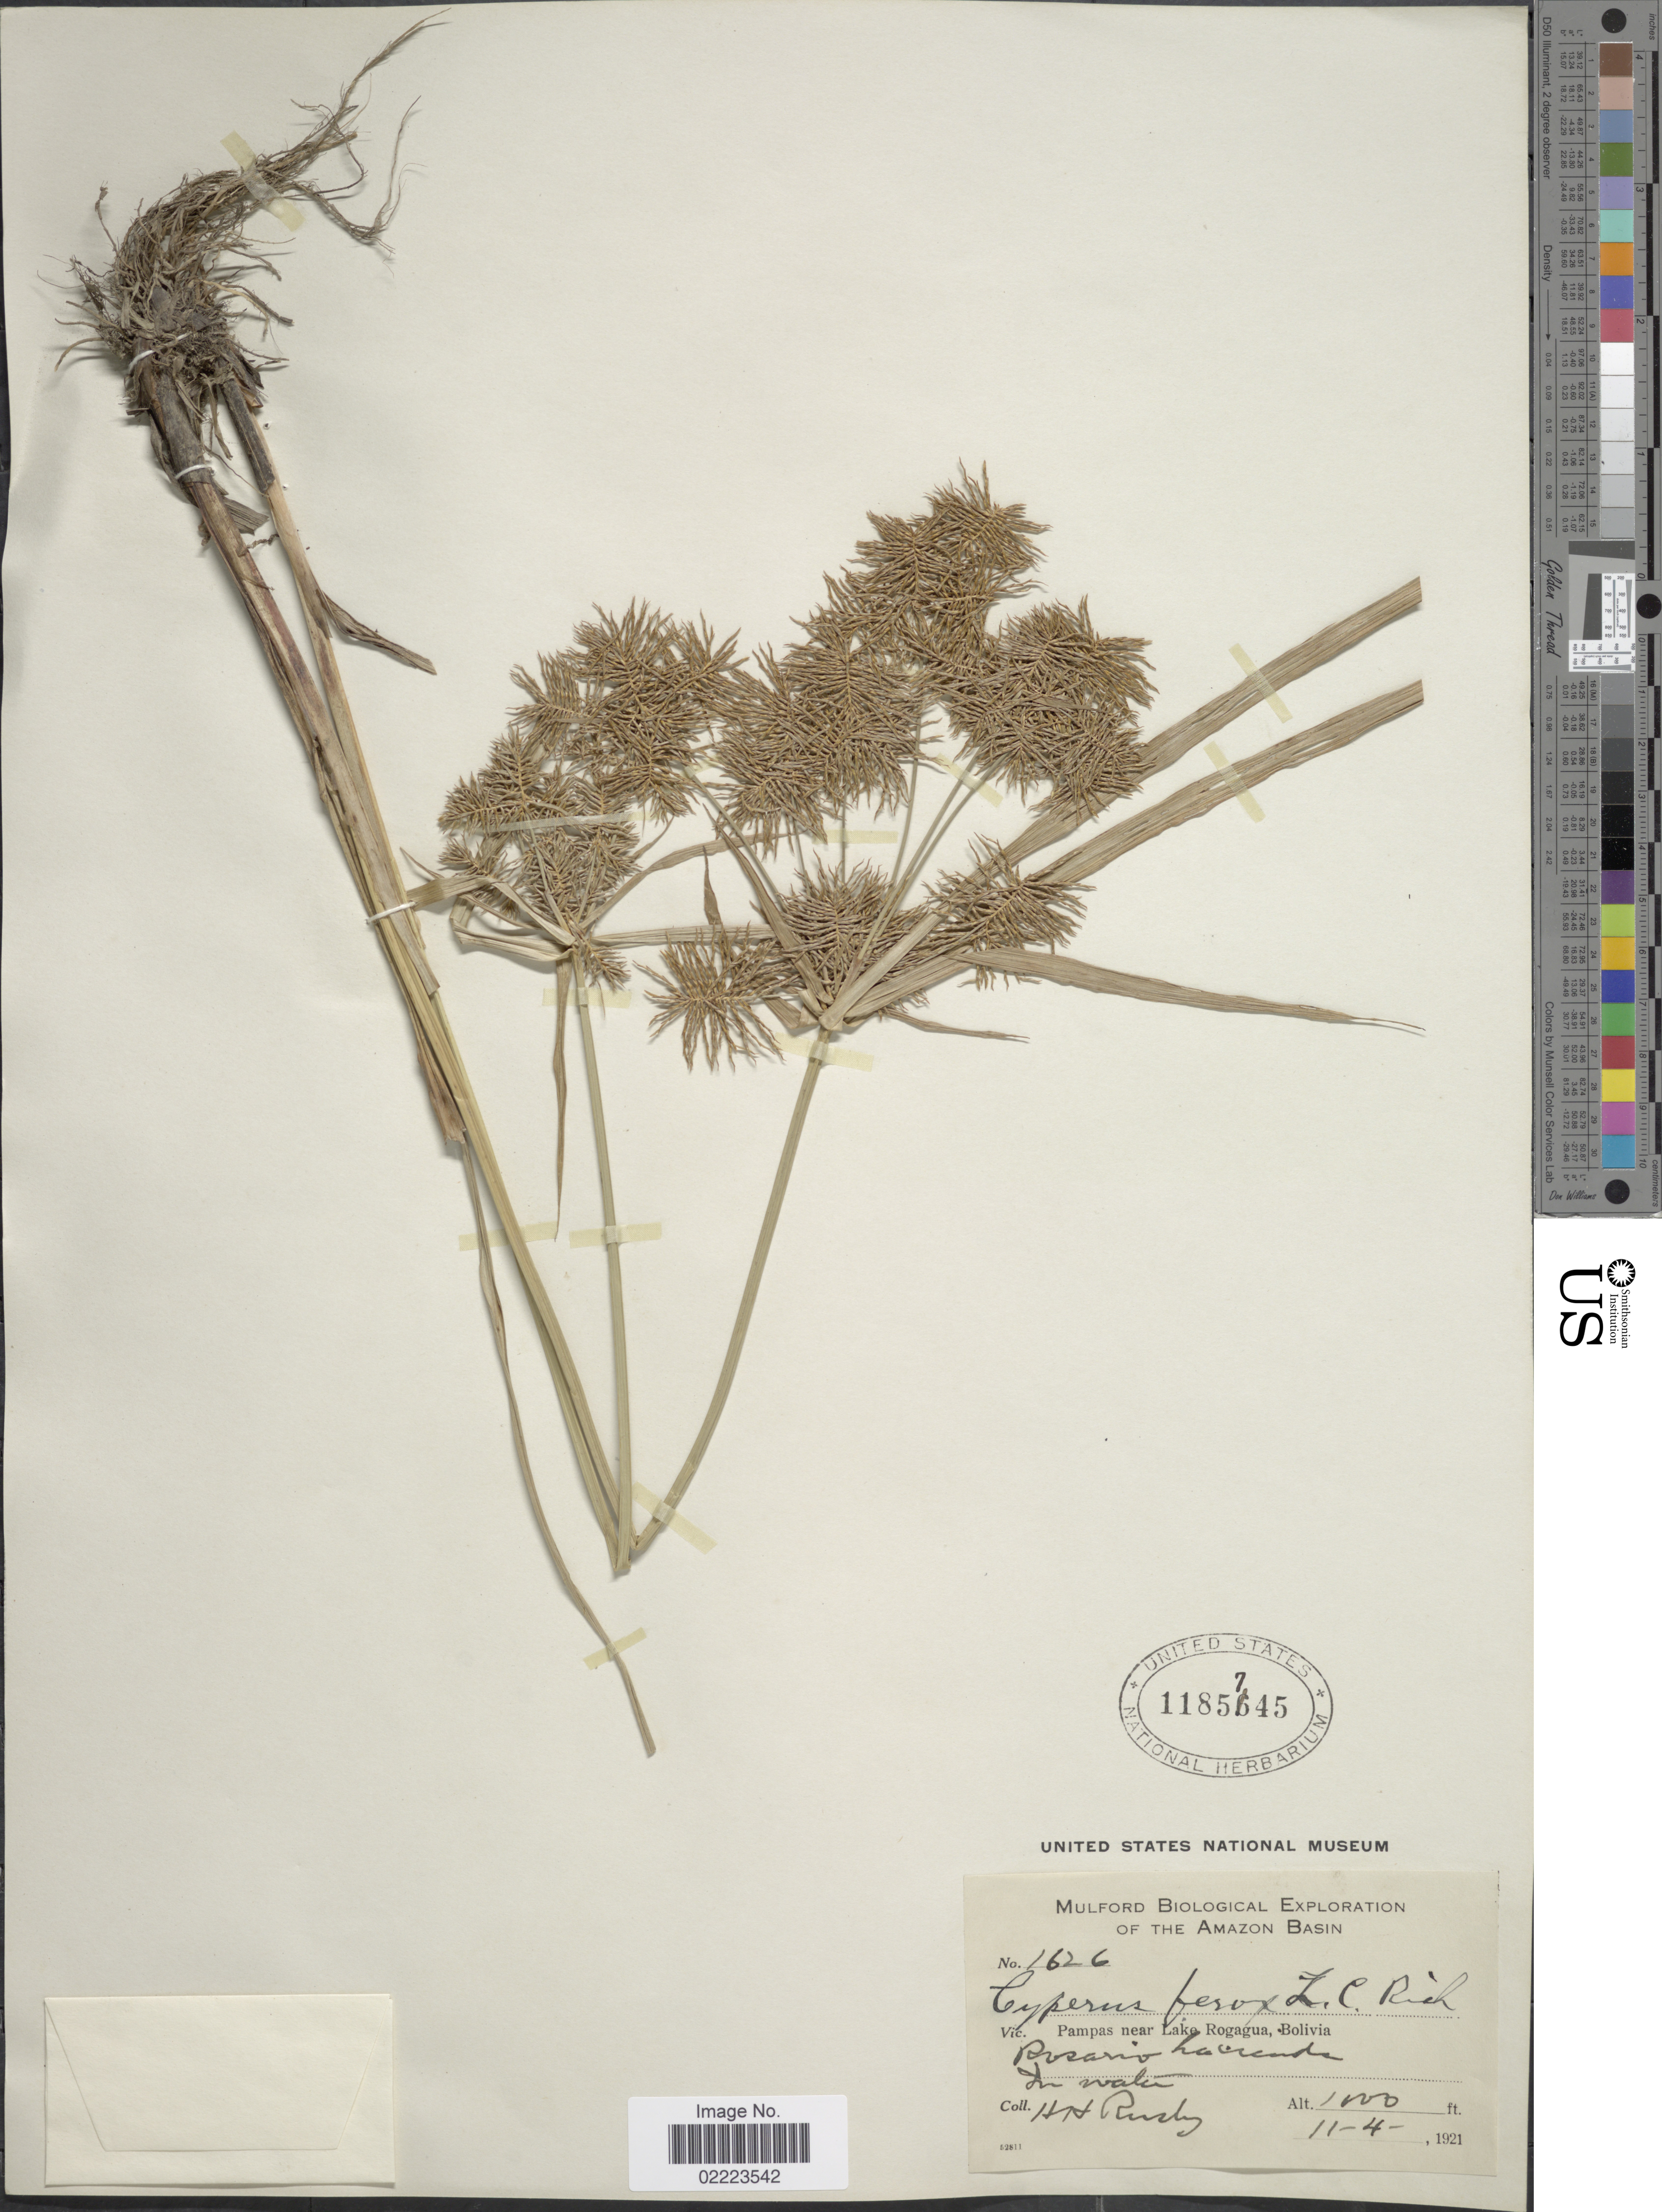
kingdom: Plantae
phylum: Tracheophyta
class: Liliopsida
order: Poales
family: Cyperaceae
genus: Cyperus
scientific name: Cyperus odoratus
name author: L.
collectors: H. H. Rusby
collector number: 1626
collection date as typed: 11-4-1921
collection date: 1921-11-04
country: Bolivia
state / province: Beni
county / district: José Ballivián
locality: Pampas near Lake Rogagua. Rosario Hacienda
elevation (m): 305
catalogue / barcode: US 1185745